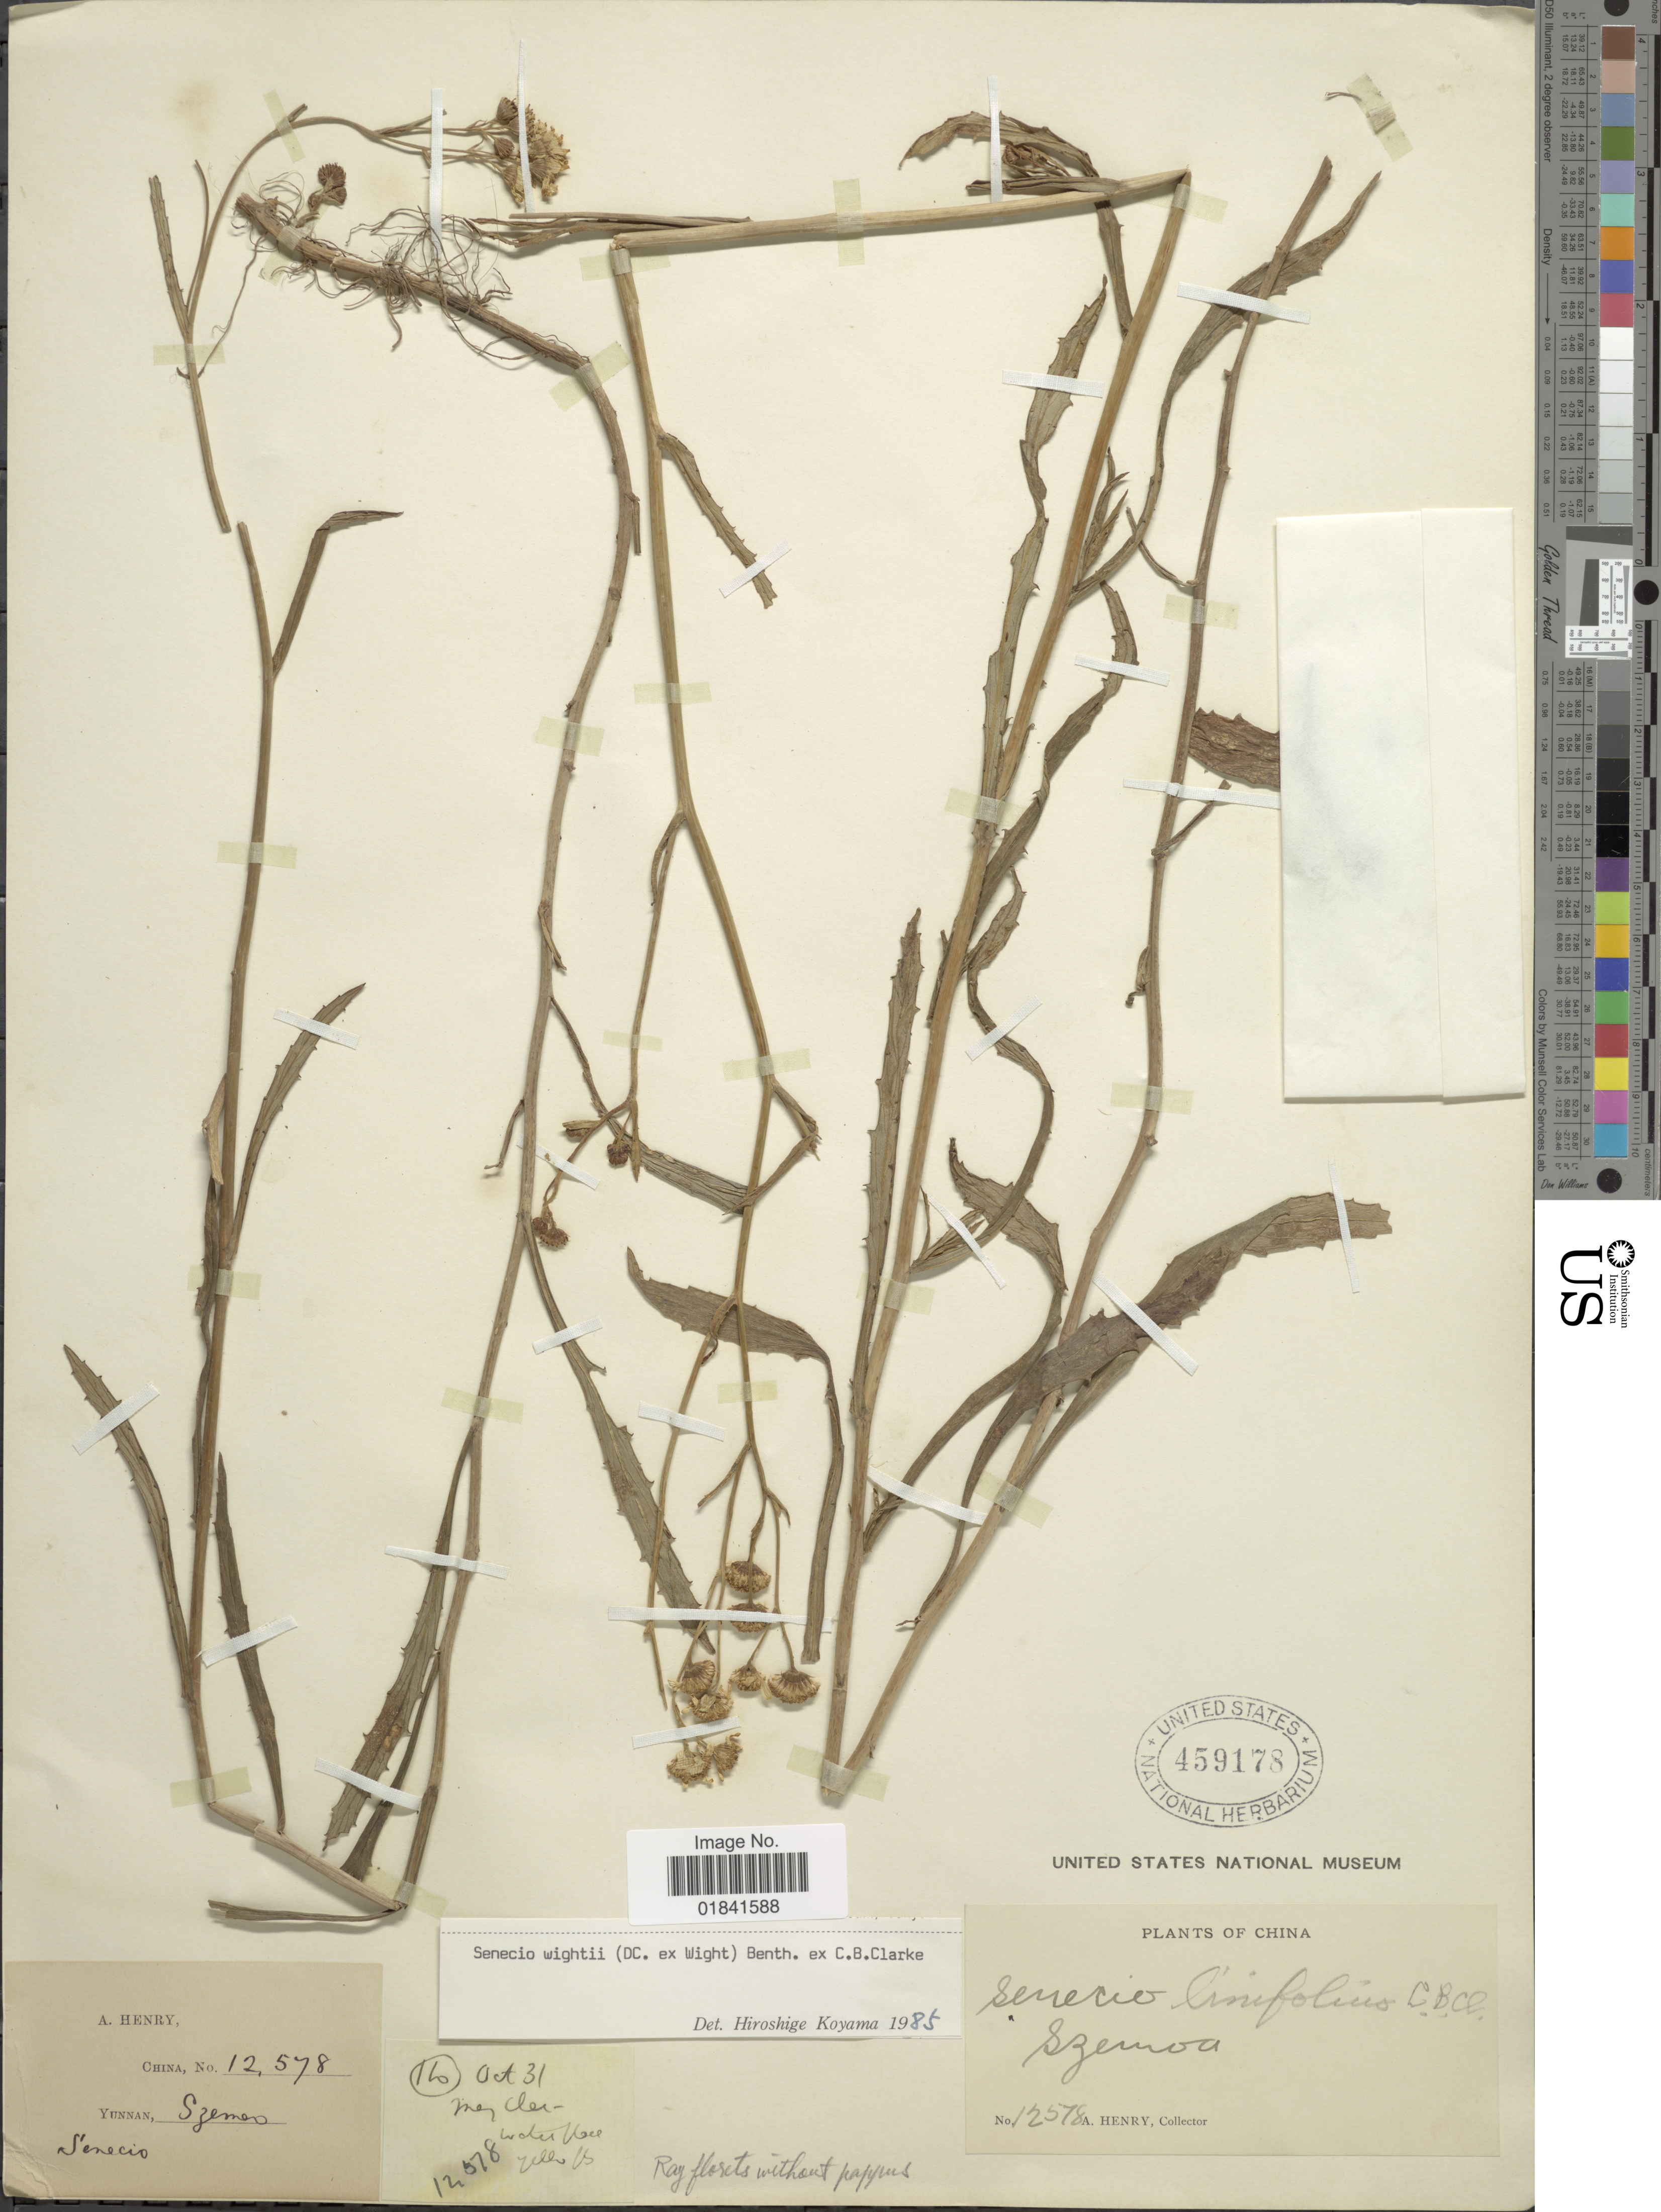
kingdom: Plantae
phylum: Tracheophyta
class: Magnoliopsida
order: Asterales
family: Asteraceae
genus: Senecio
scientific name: Senecio wightii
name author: (DC.) Benth. ex C.B. Clarke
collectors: A. Henry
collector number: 12578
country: China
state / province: Yunnan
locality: Szemoa. Meng Cler. Ho.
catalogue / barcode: US 459178